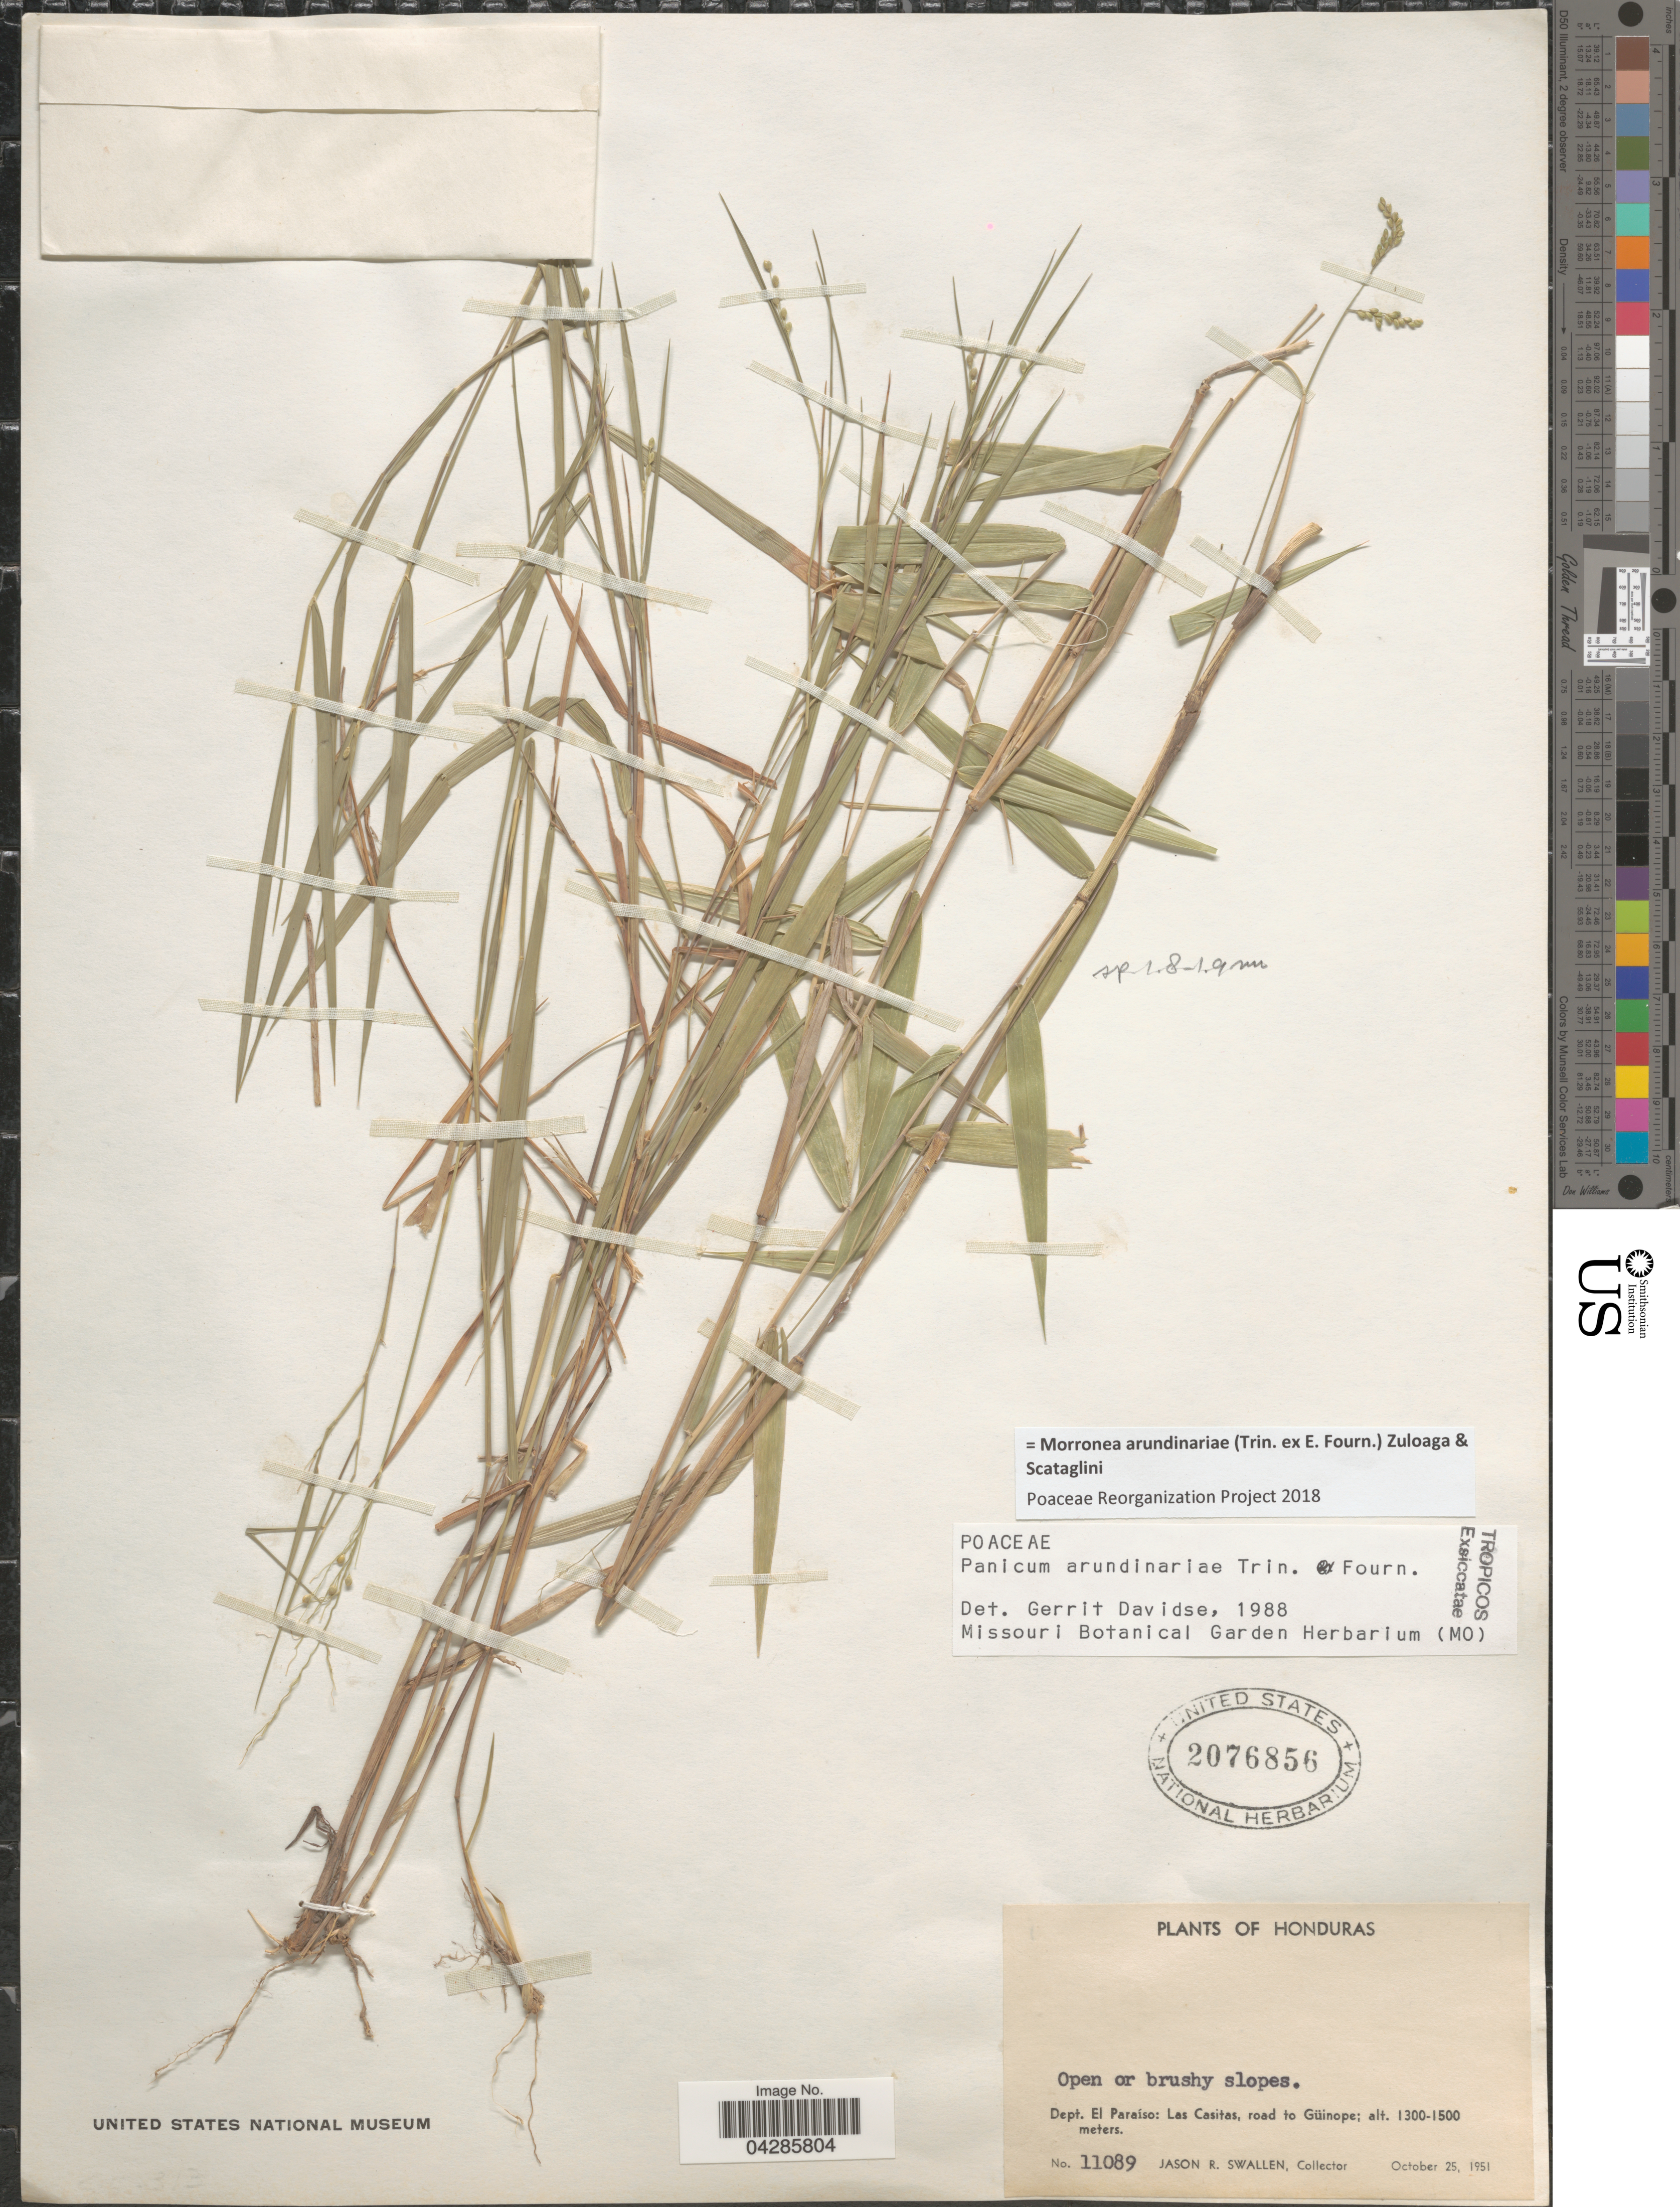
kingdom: Plantae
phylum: Tracheophyta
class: Liliopsida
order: Poales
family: Poaceae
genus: Morronea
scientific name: Morronea arundinariae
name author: (Trin. ex E. Fourn.) Zuloaga & Scataglini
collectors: J. R. Swallen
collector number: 11089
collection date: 1951-10-25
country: Honduras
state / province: El Paraiso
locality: Open or brushy slopes. Dept. El Paraíso: Las Casitas, road to Güinope.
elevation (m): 1300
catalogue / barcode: US 2076856